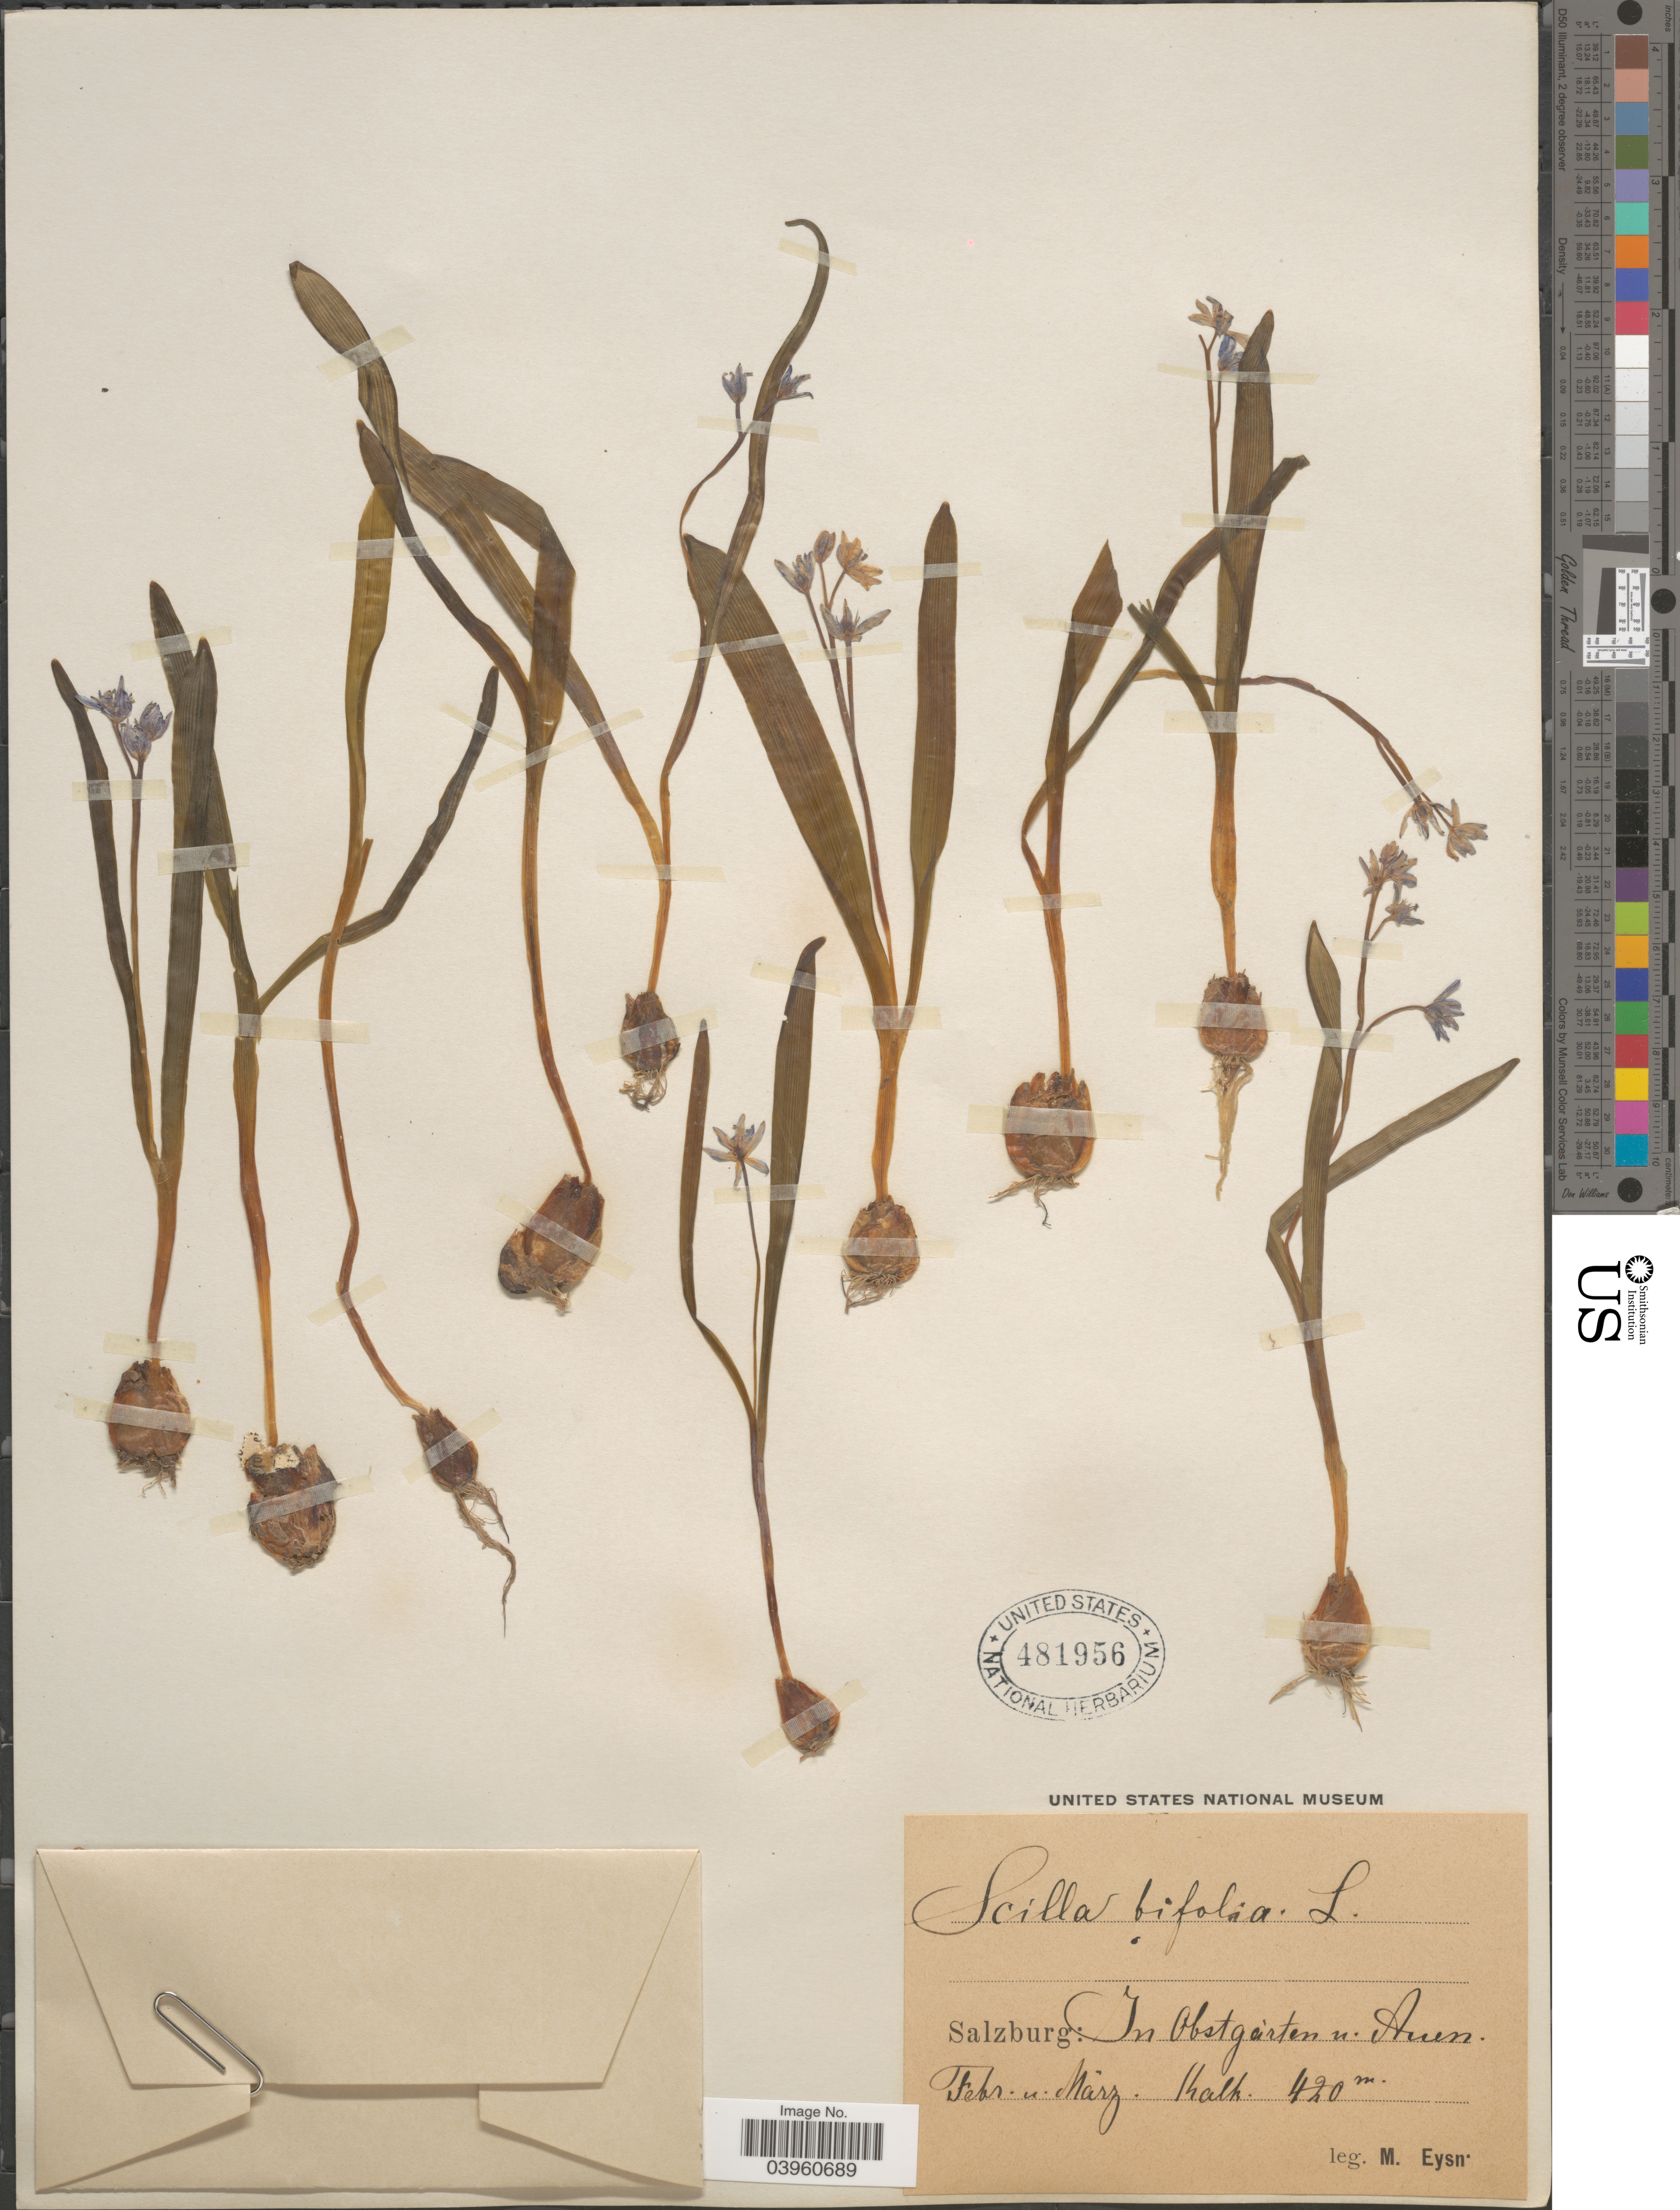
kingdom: Plantae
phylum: Tracheophyta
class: Liliopsida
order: Asparagales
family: Asparagaceae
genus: Scilla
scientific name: Scilla bifolia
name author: L.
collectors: M. Eysn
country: Austria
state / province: Salzburg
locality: In Obstgàrten u. Auen.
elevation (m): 420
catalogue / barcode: US 481956